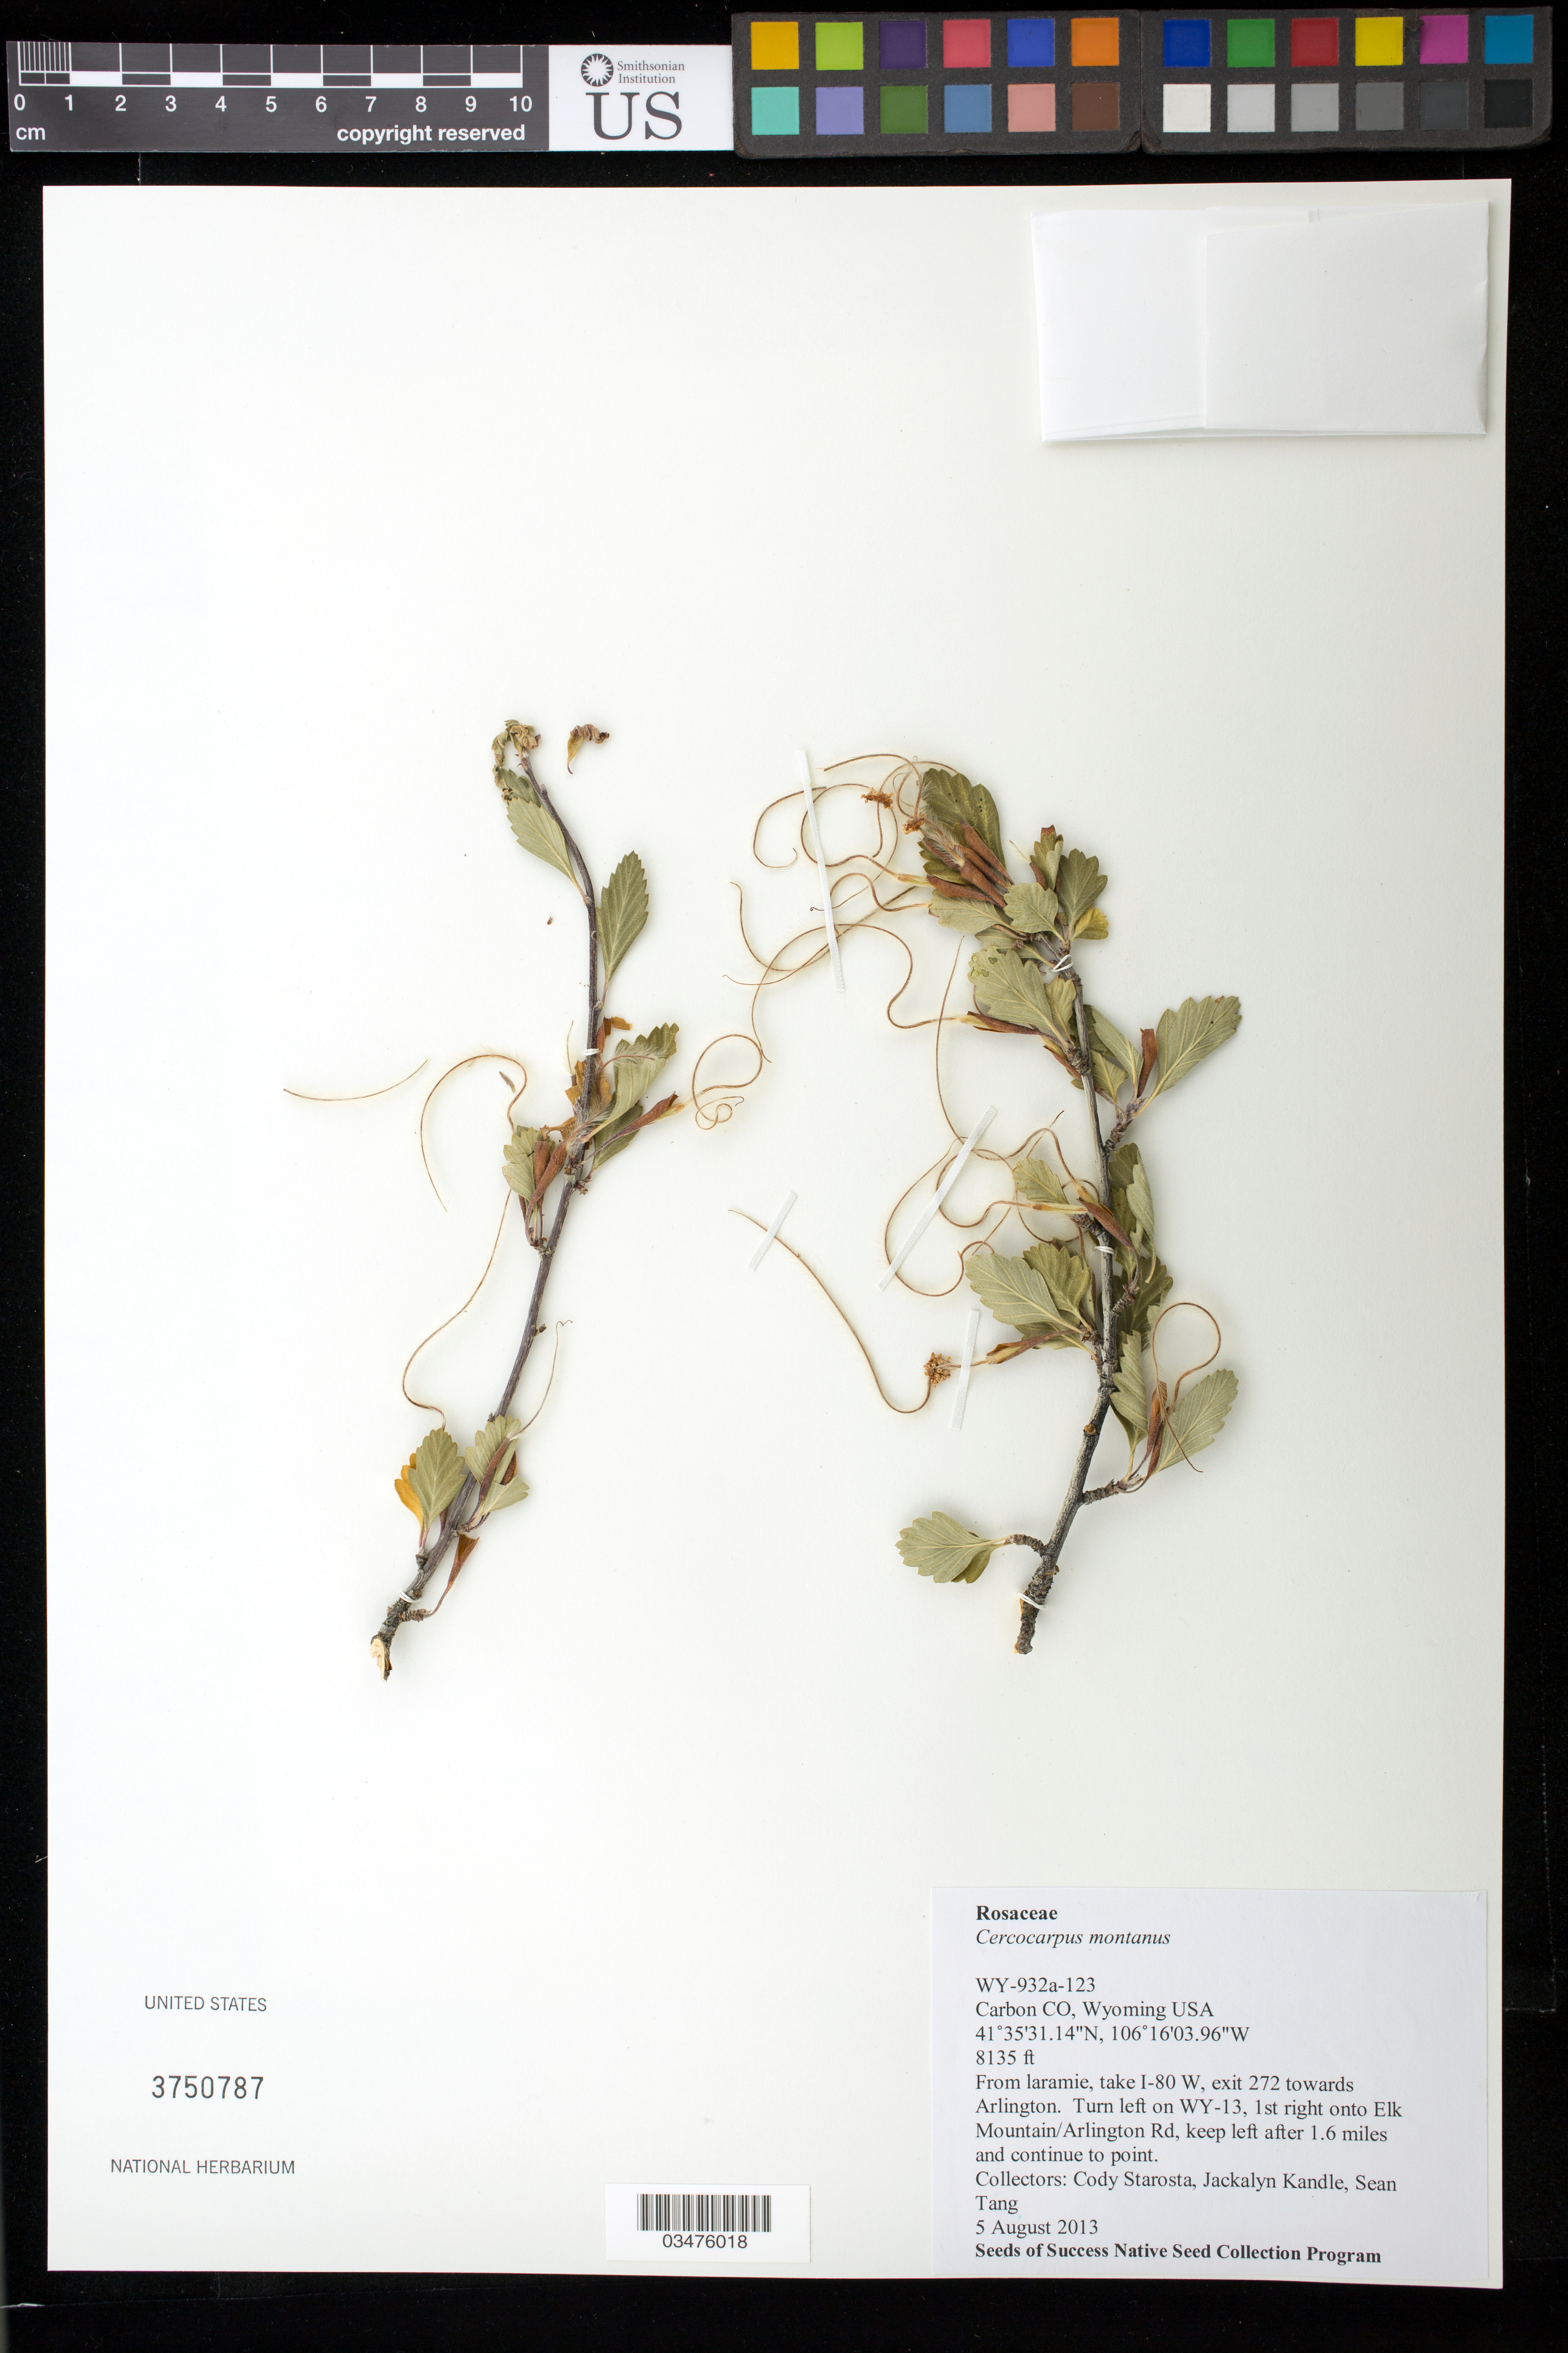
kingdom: Plantae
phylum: Tracheophyta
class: Magnoliopsida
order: Rosales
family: Rosaceae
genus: Cercocarpus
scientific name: Cercocarpus montanus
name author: Raf.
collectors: C. Starosta, J. Kandle & S. Tang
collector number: WY932A-123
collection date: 2013-08-05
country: United States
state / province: Wyoming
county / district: Carbon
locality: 1.6 mi. on Elk Mountain/Arlington Rd.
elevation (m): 2480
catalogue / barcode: US 3750787